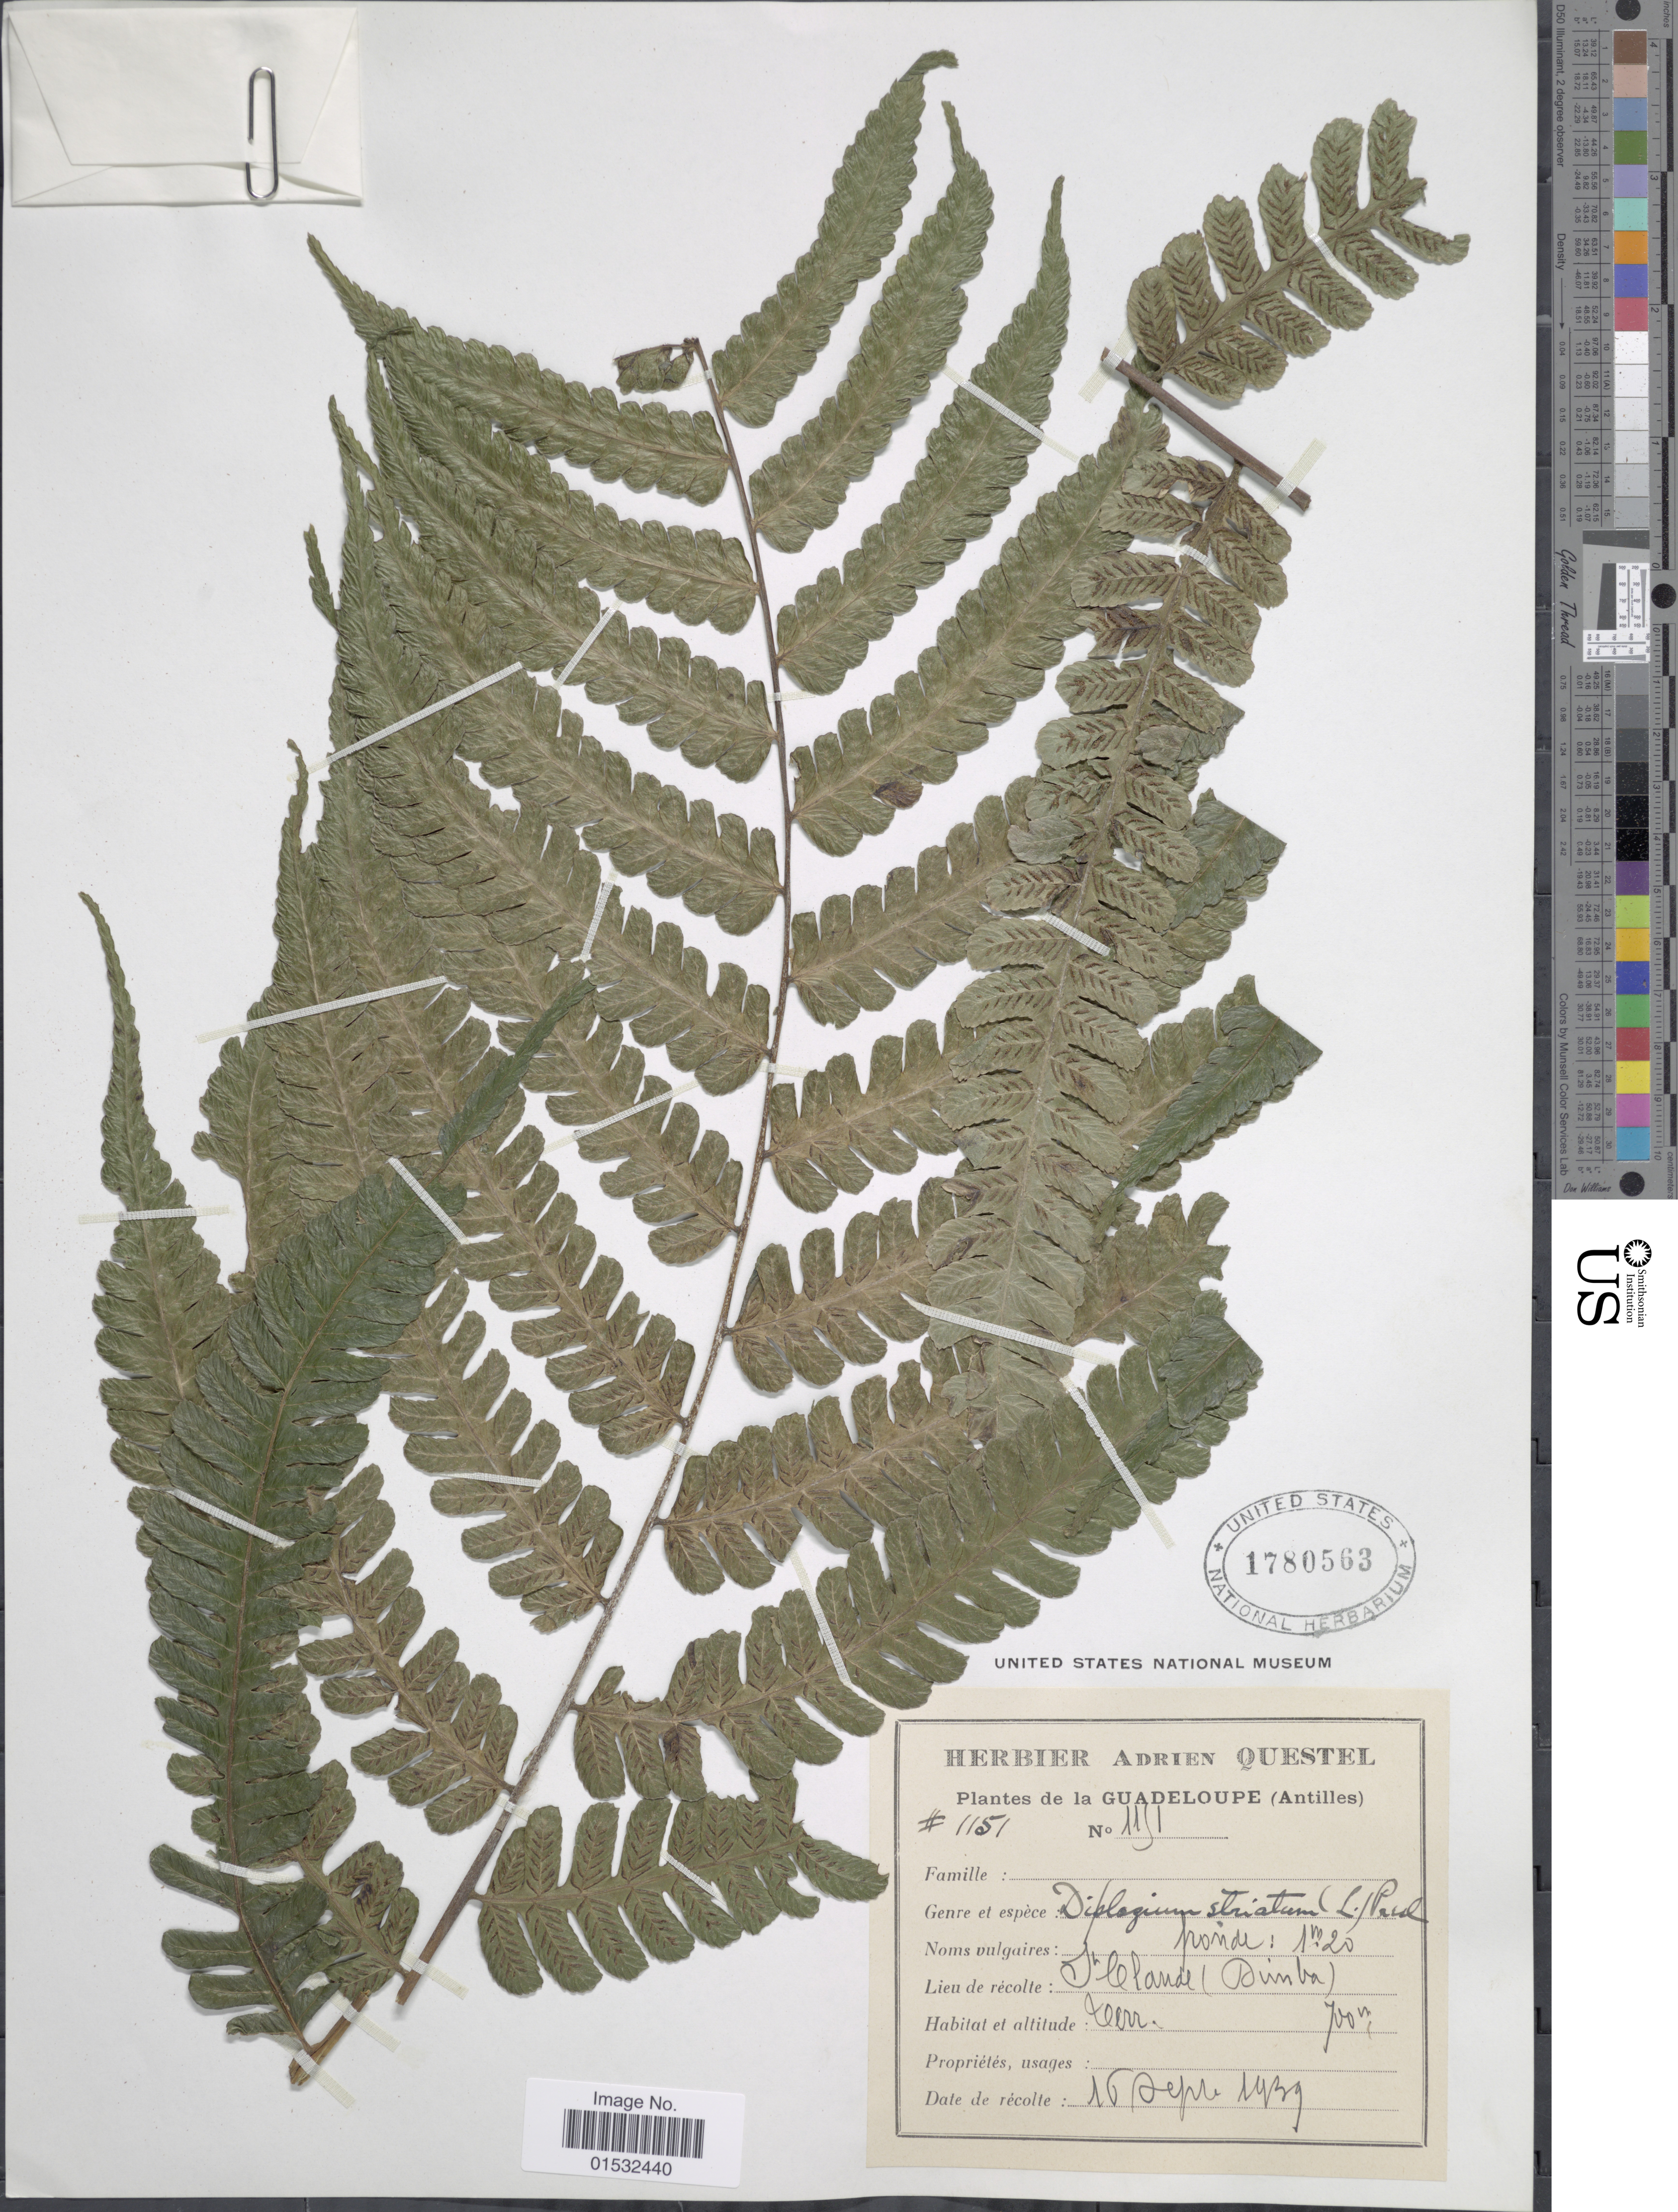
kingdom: Plantae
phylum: Tracheophyta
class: Polypodiopsida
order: Polypodiales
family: Athyriaceae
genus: Diplazium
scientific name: Diplazium striatum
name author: (L.) C. Presl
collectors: A. Questel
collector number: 1151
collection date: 1939-09-16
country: Guadeloupe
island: Basse Terre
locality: St. Claude (Dimba)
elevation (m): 700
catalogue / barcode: US 1780563